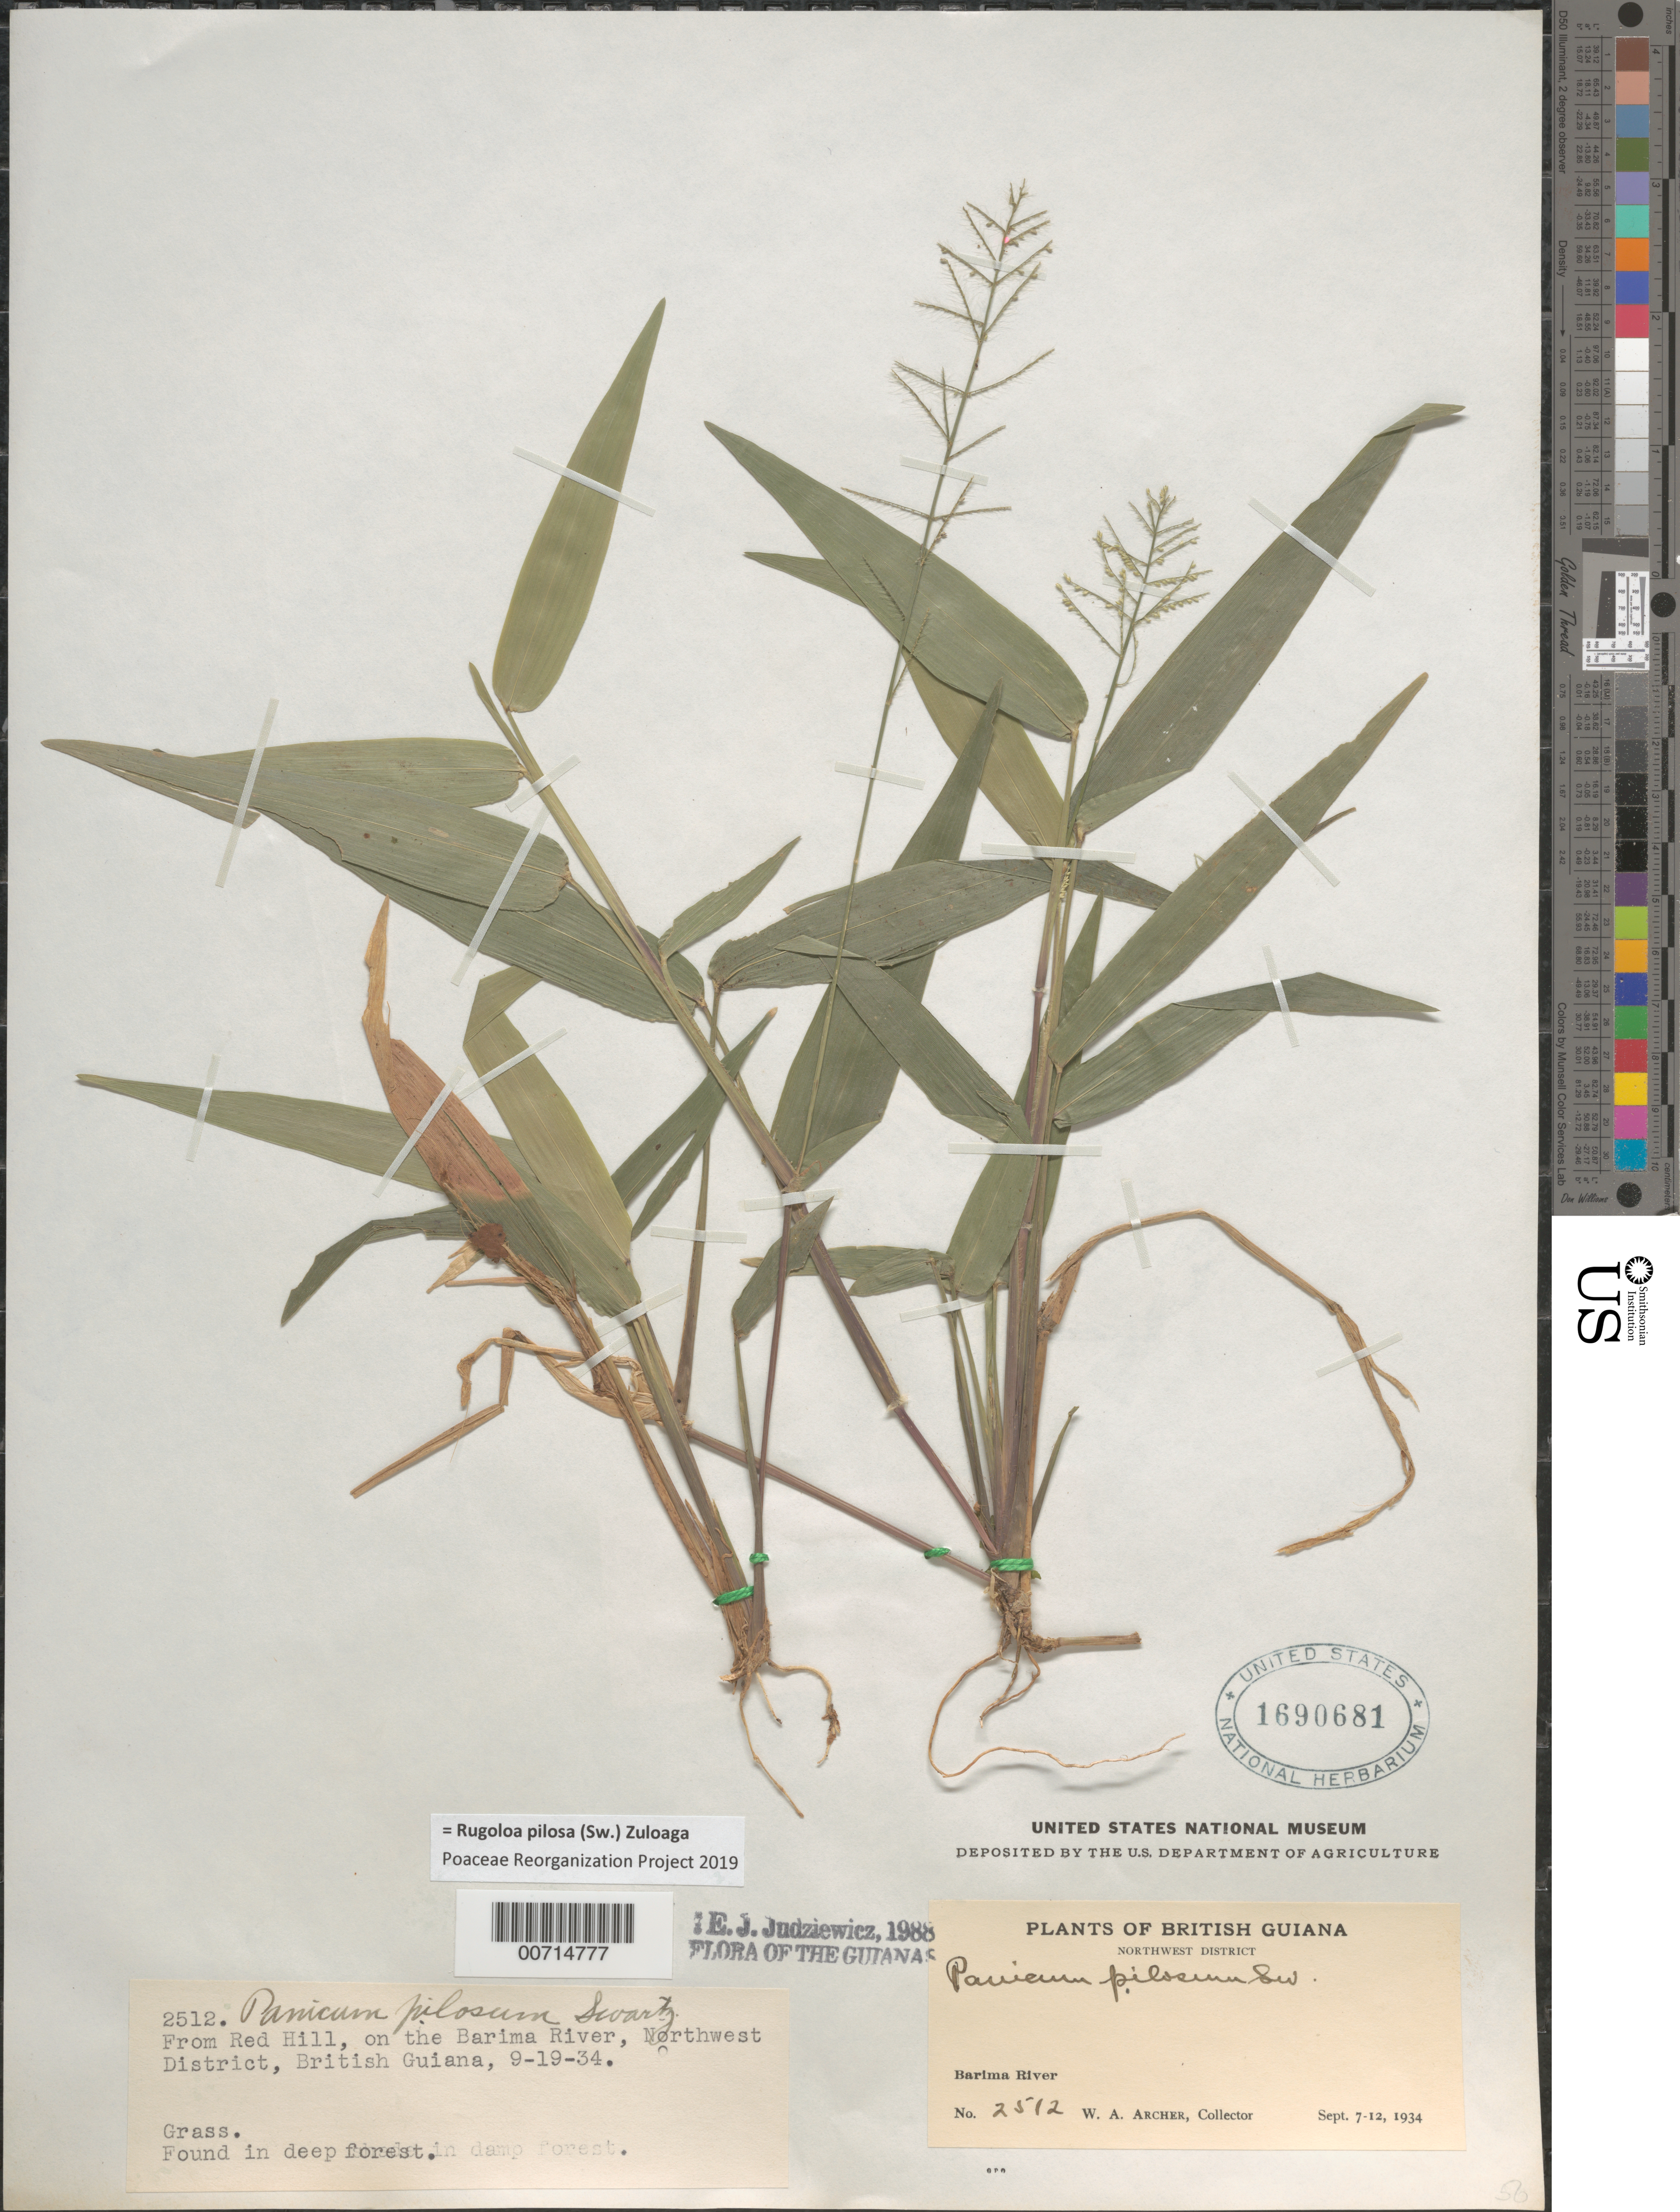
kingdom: Plantae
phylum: Tracheophyta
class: Liliopsida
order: Poales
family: Poaceae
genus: Panicum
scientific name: Panicum pilosum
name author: Sw.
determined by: Judziewicz, E. J.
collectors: W. A. Archer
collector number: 2512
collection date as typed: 7-Sep-34 to 12-Sep-34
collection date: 1934-09-07/1934-09-12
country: Guyana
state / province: Barima-Waini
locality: Barima R., Red Hill, NW Dist.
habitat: Deep, damp forest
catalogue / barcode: US 1690681